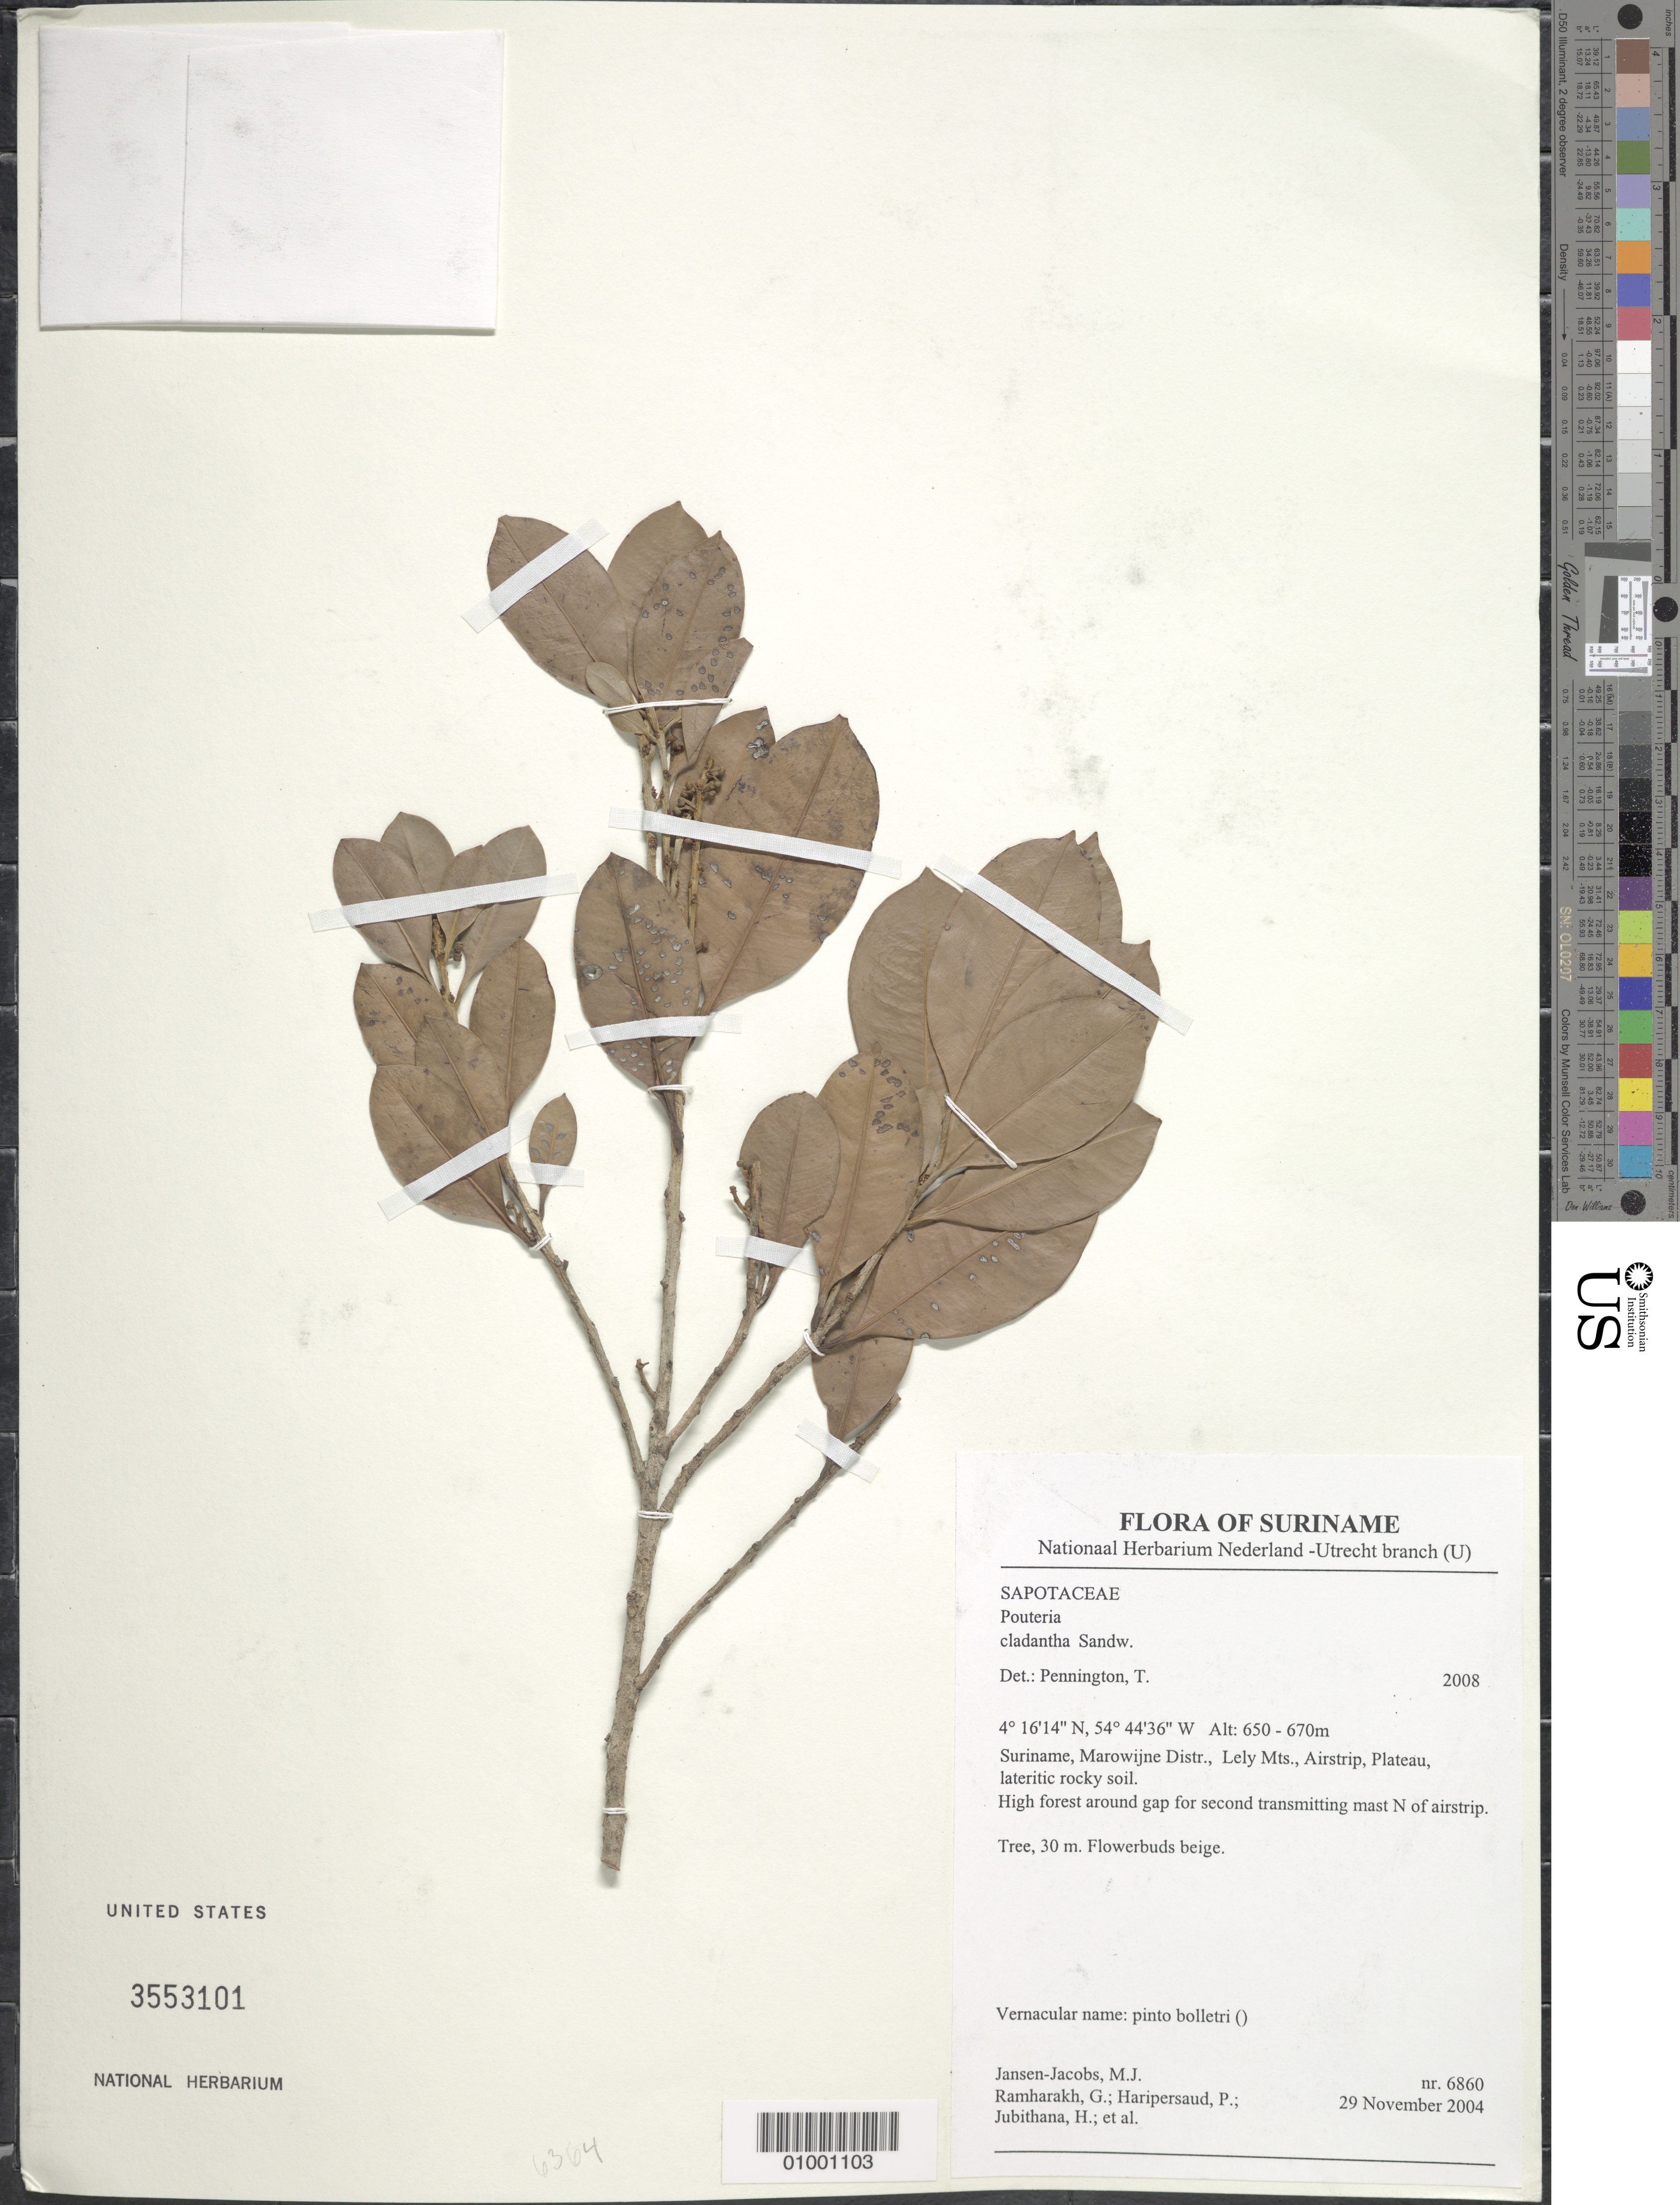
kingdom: Plantae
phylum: Tracheophyta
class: Magnoliopsida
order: Ericales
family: Sapotaceae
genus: Pouteria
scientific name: Pouteria cladantha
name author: Sandwith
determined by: Pennington, T. D., (K)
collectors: M. J. Jansen-Jacobs et al.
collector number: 6860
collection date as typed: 29-Nov-04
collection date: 2004-11-29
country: Suriname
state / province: Marowijne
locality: Lely Mts., Airstrip, Plateau; second transmitting mast N of airstrip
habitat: Lateritic rocky soil. High forest around gap for second transmitting mast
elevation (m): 650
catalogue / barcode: US 3553101